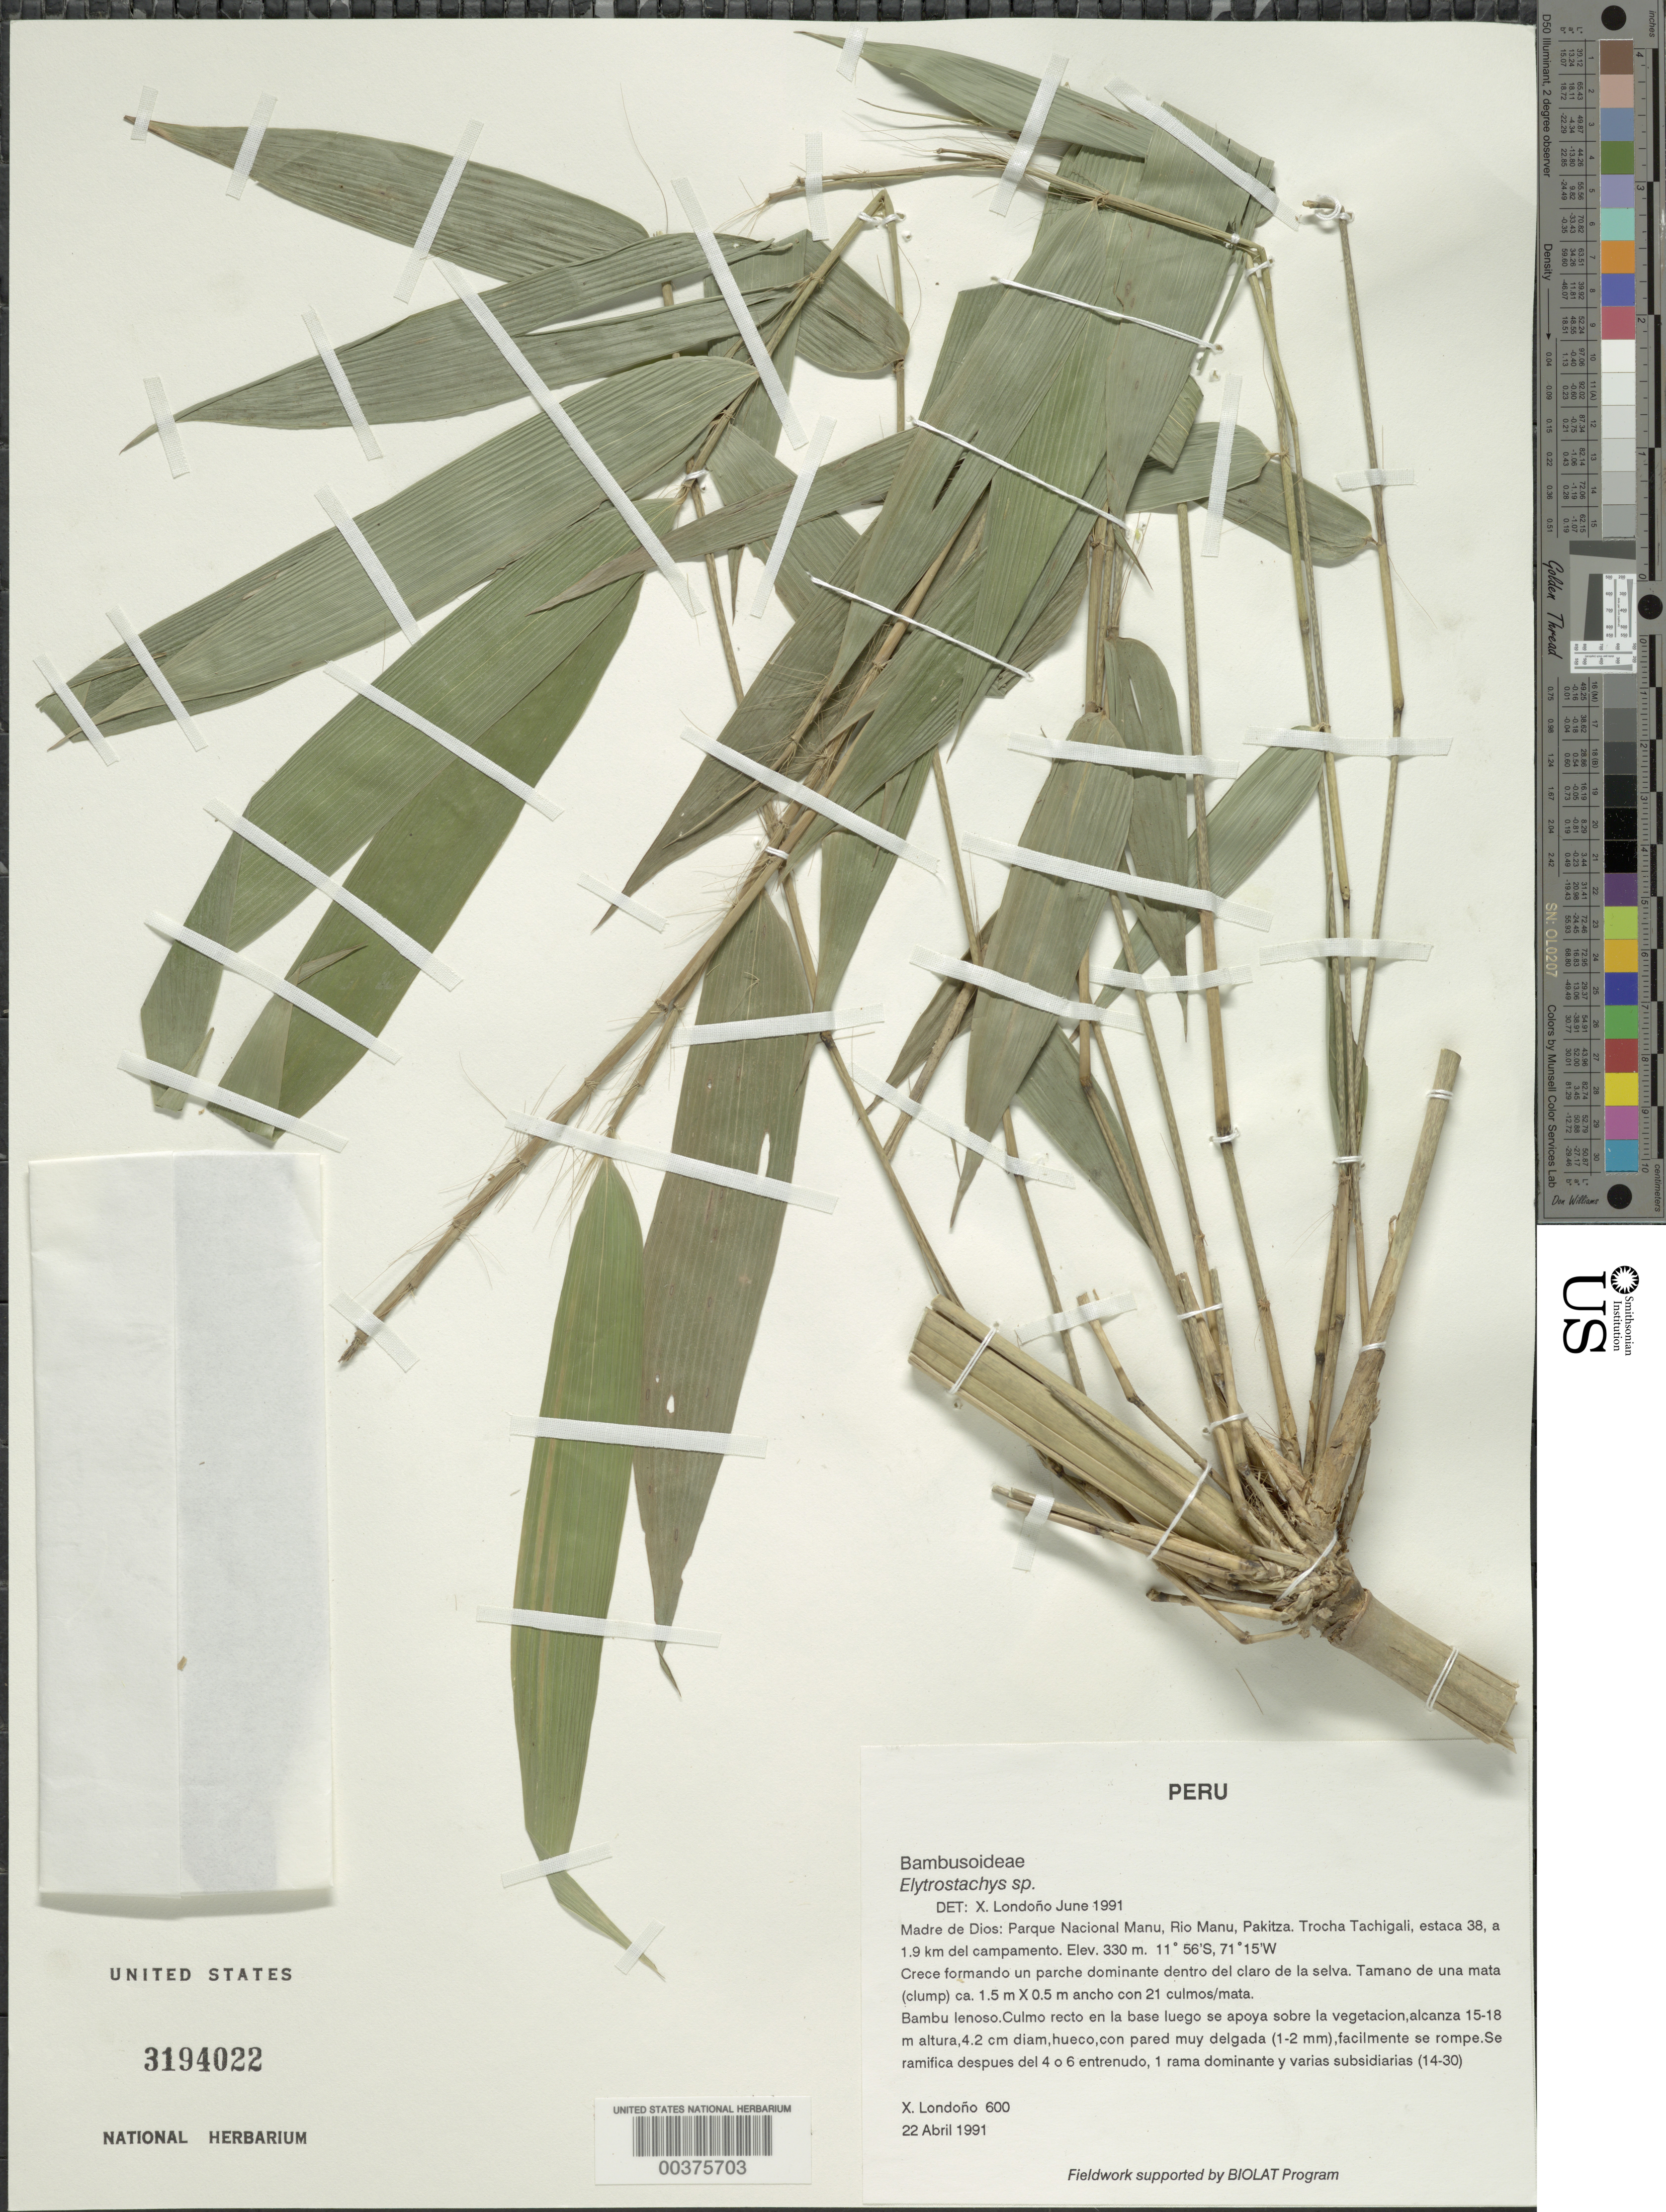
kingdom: Plantae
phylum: Tracheophyta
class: Liliopsida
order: Poales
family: Poaceae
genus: Elytrostachys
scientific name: Elytrostachys sp.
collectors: X. Londoño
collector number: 600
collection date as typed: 22 Apr 1991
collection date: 1991-04-22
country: Peru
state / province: Madre de Dios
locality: Parque nacional manu, rio manu, pakitza; trocha tachigali, estaca 38, 1.9 km del campamento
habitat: Un parche dominate dentro del claro de la selva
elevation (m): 330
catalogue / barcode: US 3194022